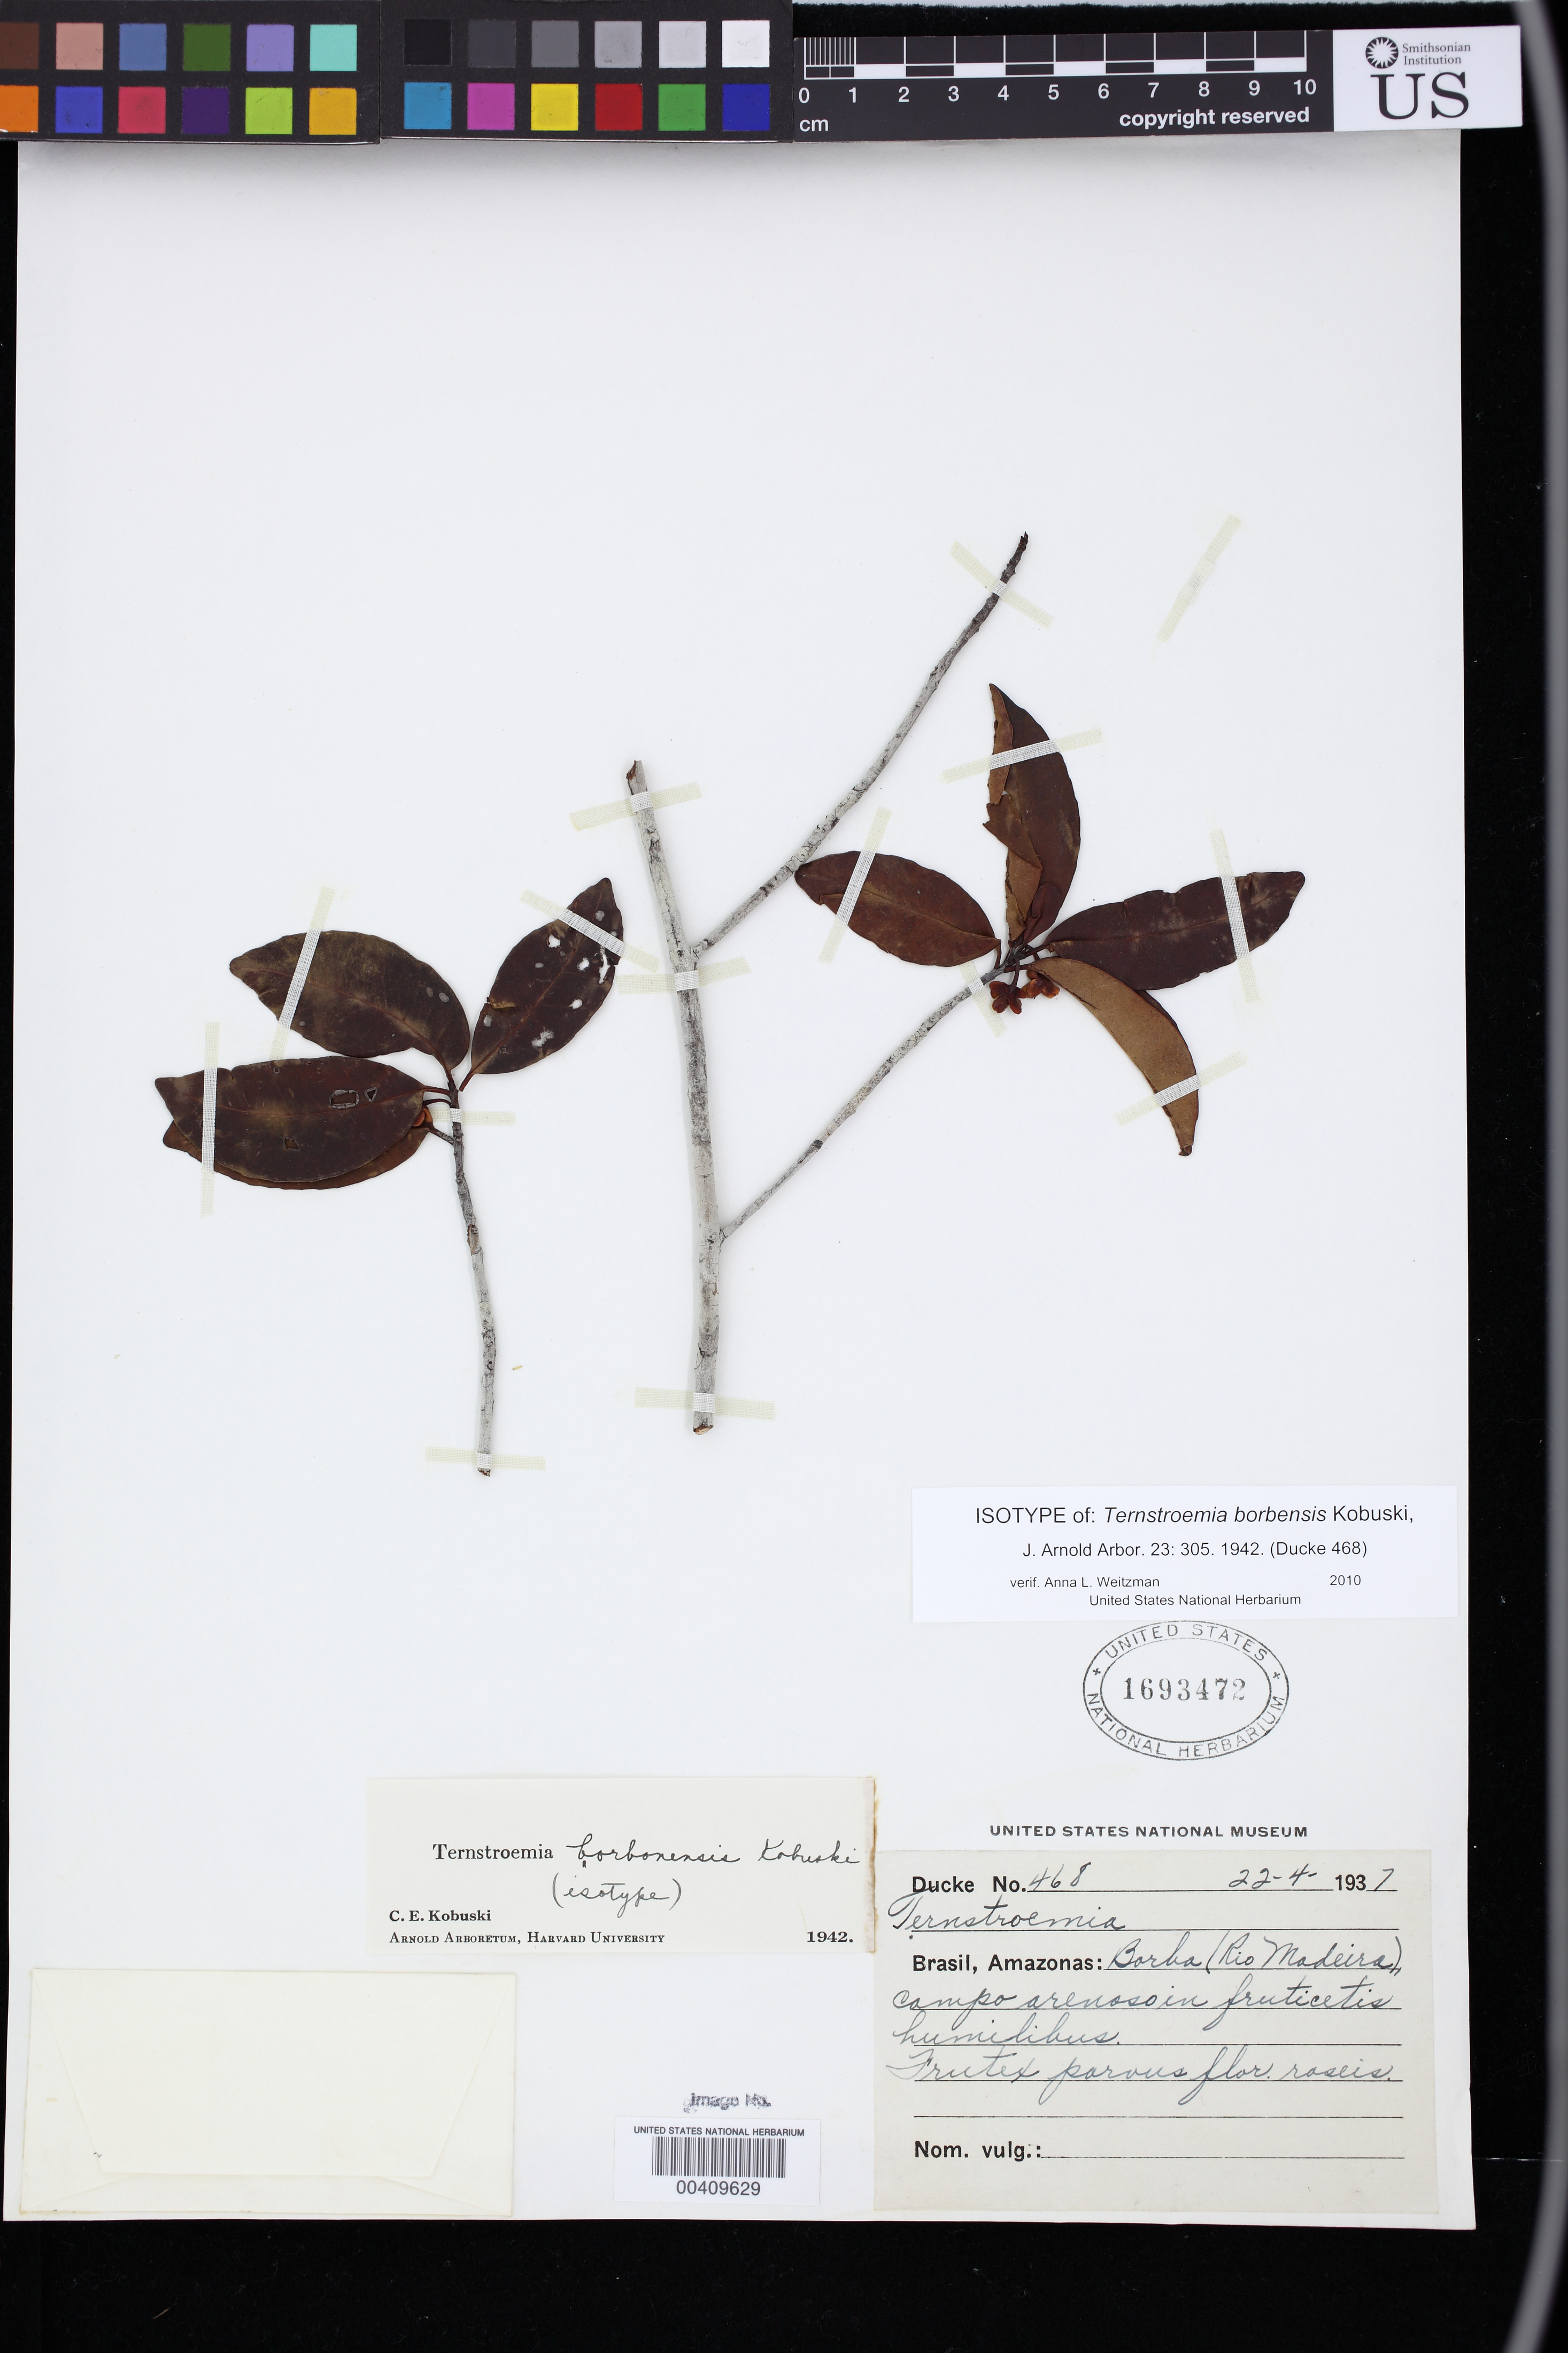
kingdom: Plantae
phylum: Tracheophyta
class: Magnoliopsida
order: Ericales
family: Pentaphylacaceae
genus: Ternstroemia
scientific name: Ternstroemia borbensis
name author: Kobuski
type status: Isotype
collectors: A. Ducke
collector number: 468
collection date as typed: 22 Apr 1937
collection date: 1937-04-22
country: Brazil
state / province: Amazonas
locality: Borba (Rio Madiera).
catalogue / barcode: US 1693472